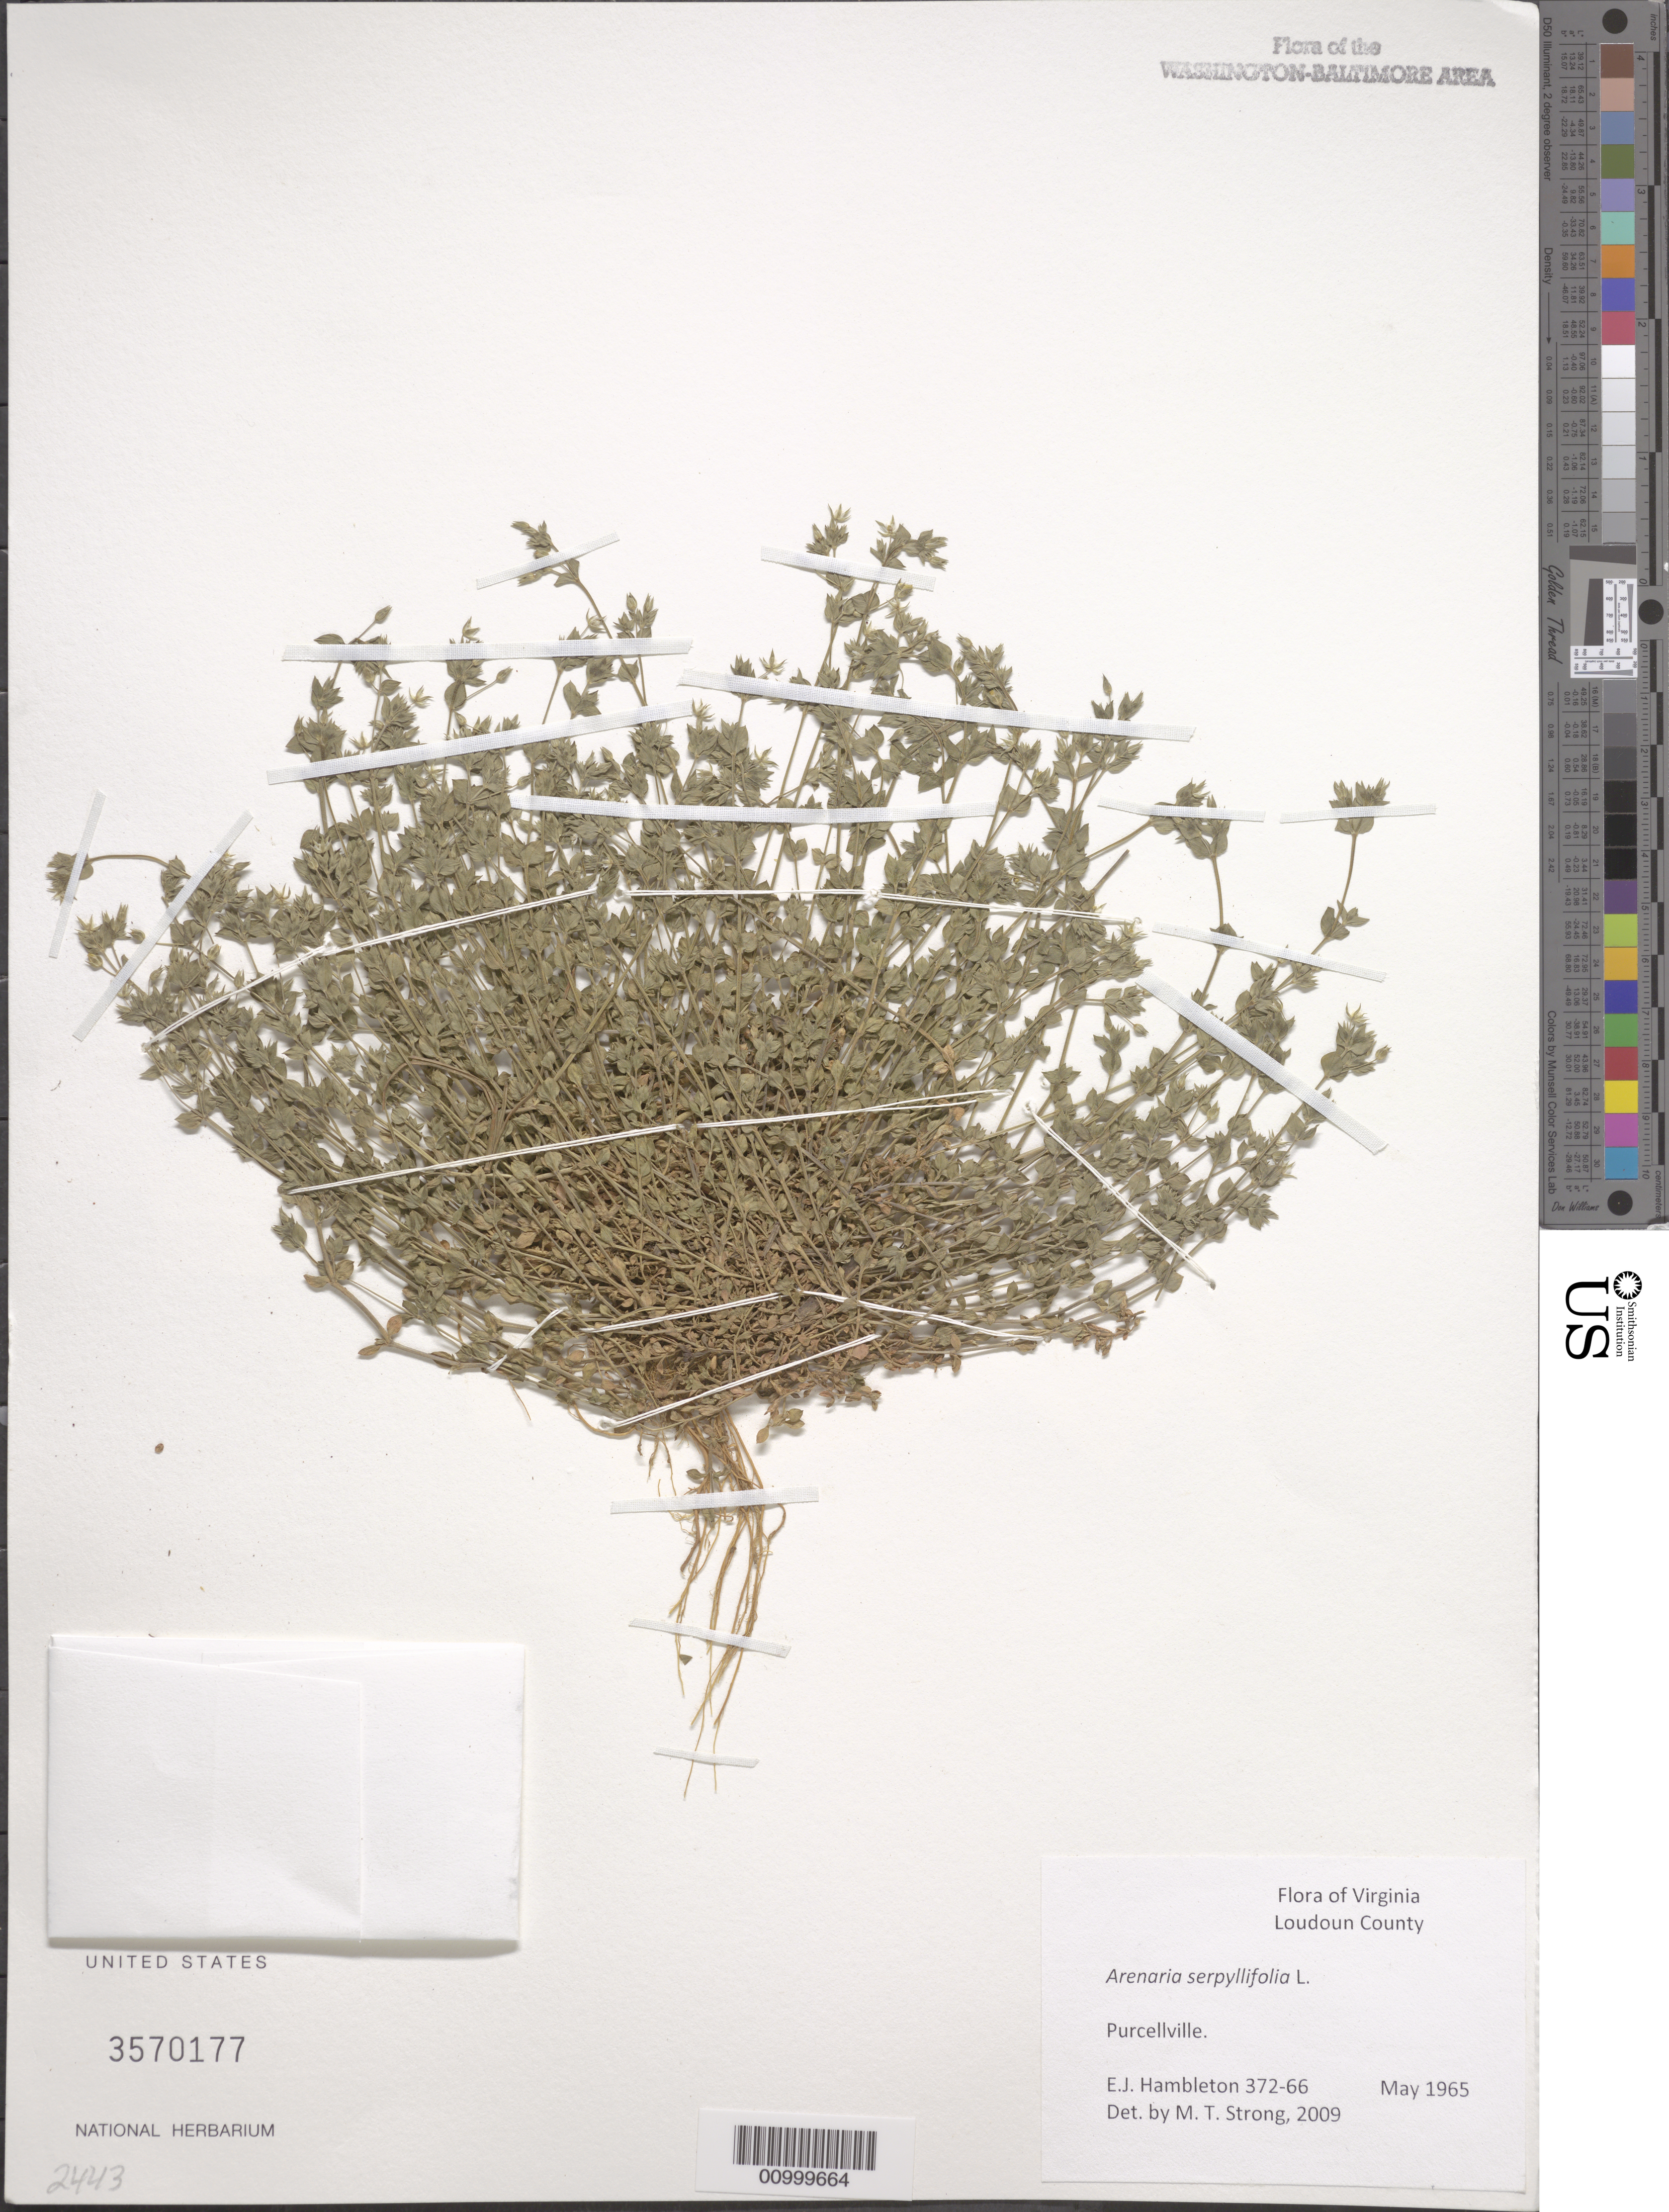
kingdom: Plantae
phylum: Tracheophyta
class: Magnoliopsida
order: Caryophyllales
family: Caryophyllaceae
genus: Arenaria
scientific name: Arenaria serpyllifolia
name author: L.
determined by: Shetler, Stanwyn G., (US), NMNH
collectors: E. Hambleton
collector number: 372-66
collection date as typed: May 1965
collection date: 1965-05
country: United States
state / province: Virginia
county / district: Loudoun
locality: Purcellville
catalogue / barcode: US 3570177